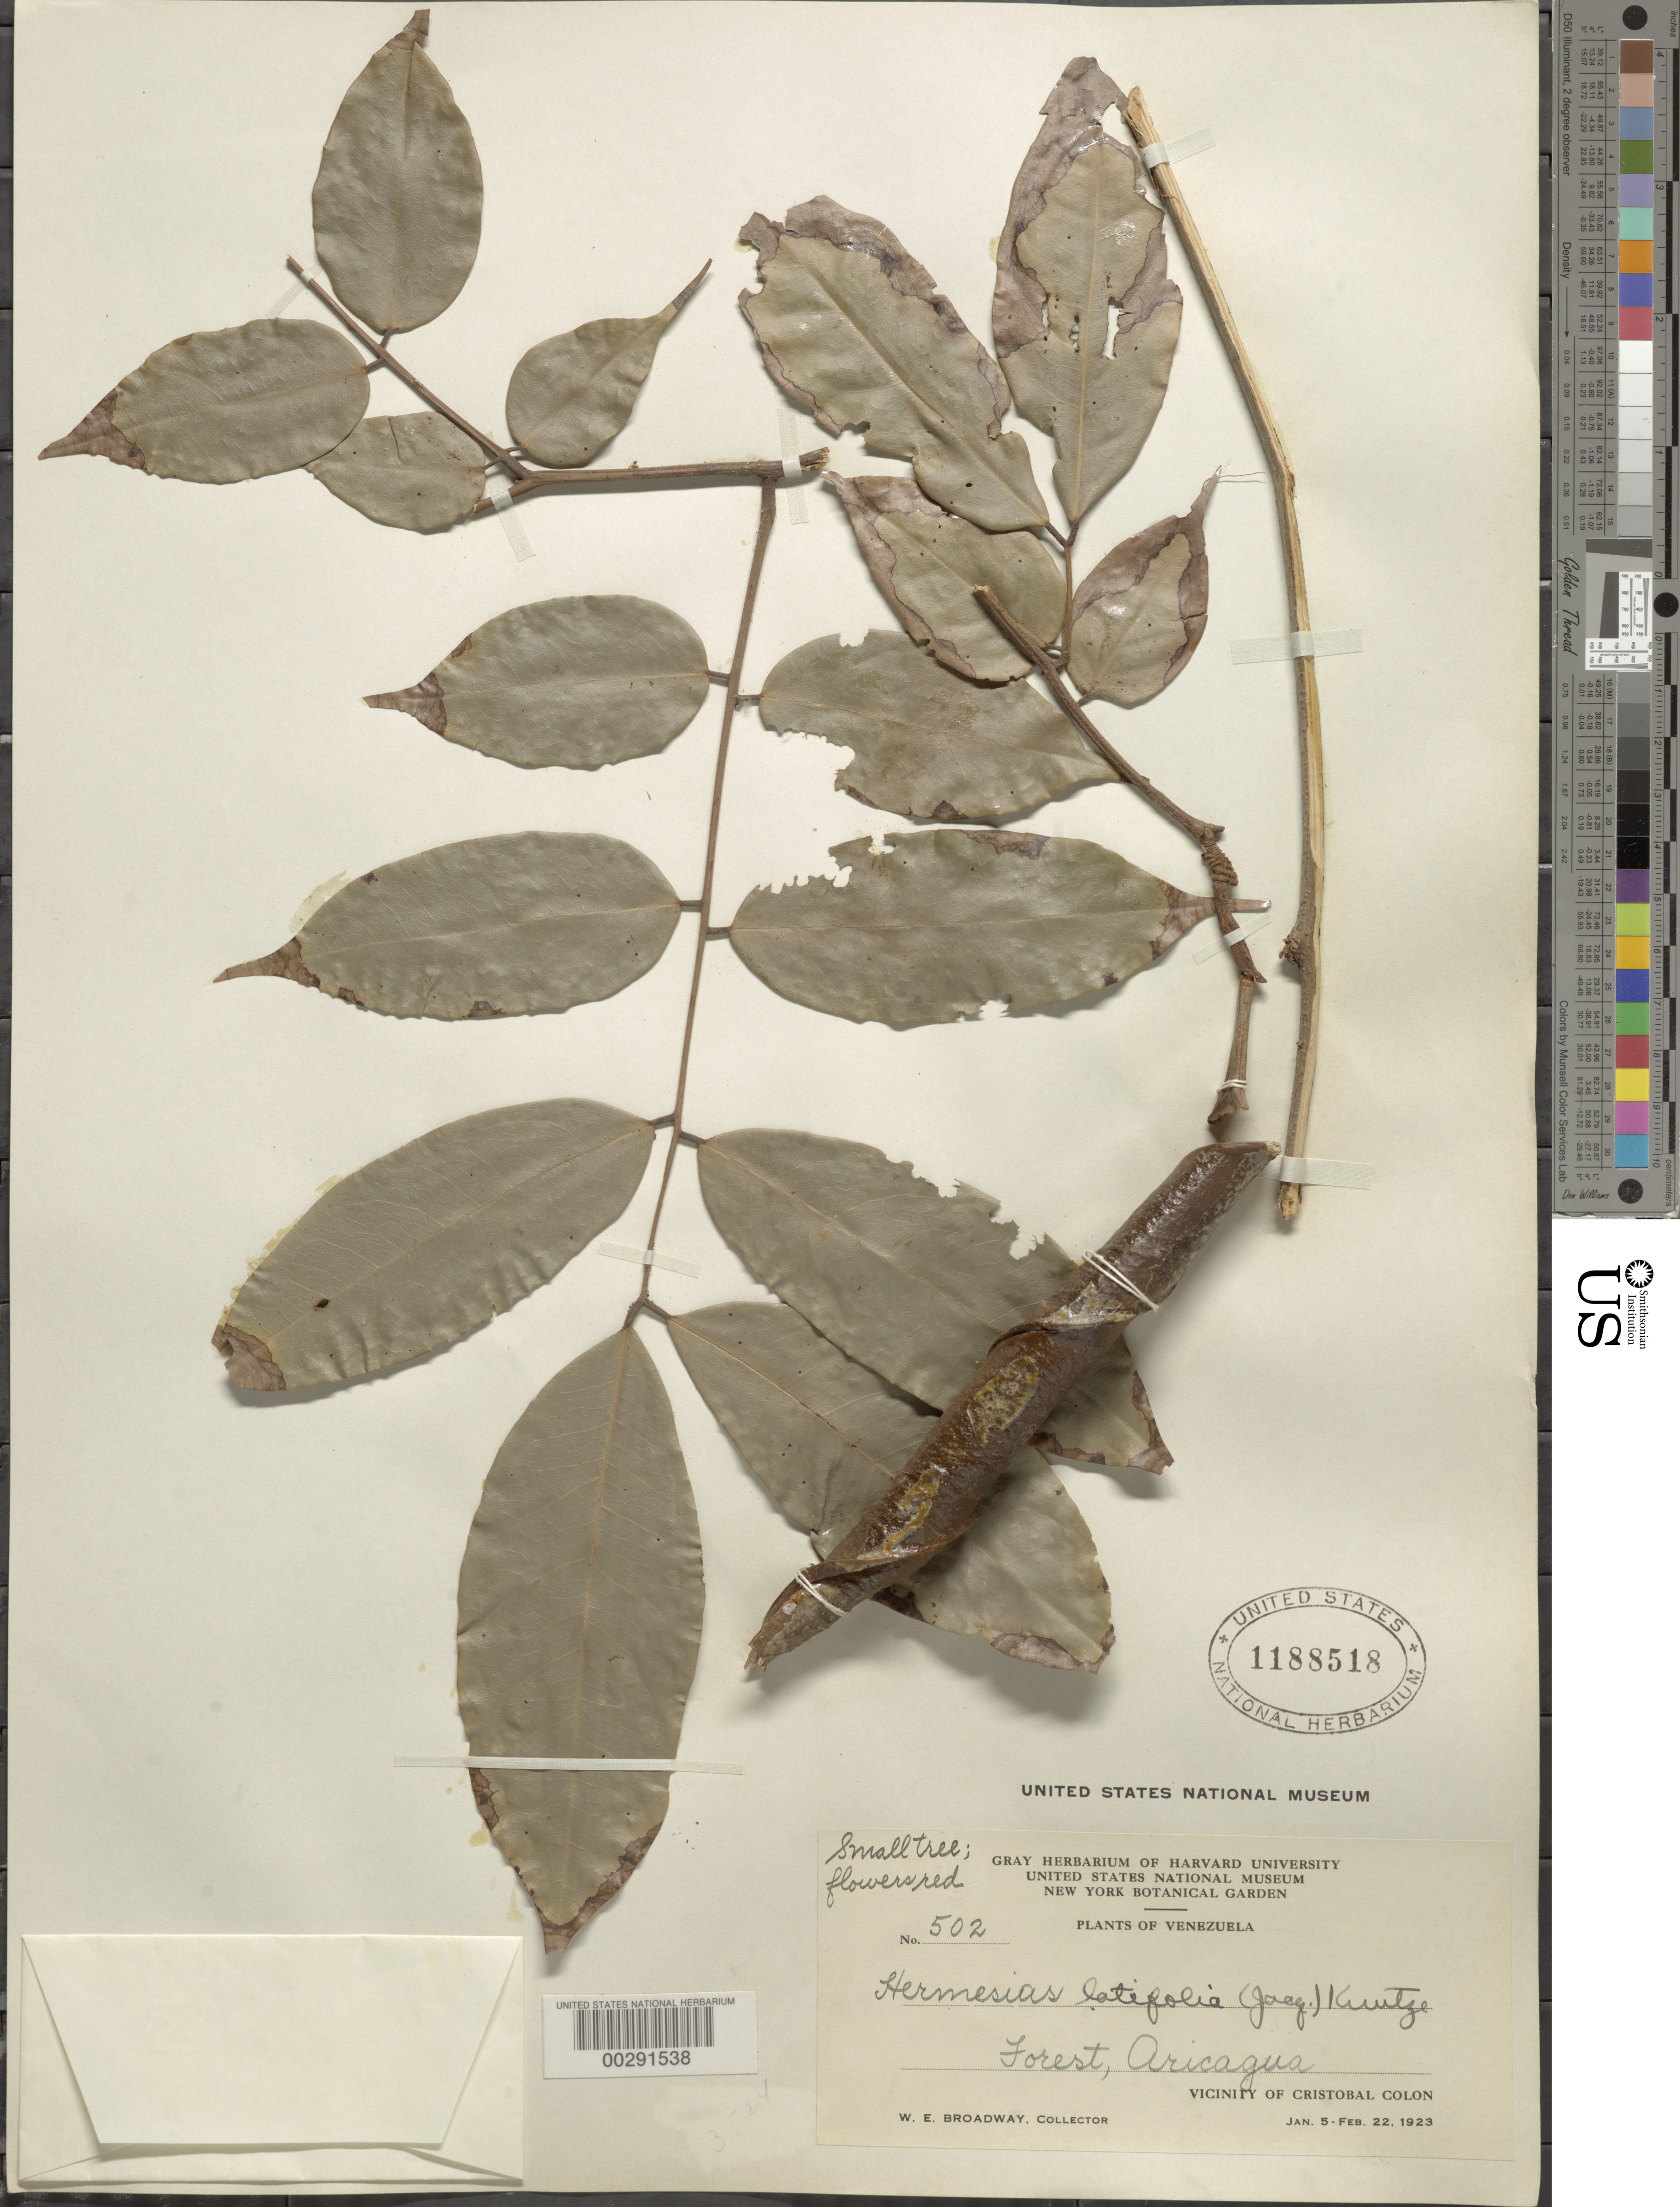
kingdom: Plantae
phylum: Tracheophyta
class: Magnoliopsida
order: Fabales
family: Fabaceae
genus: Brownea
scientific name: Brownea latifolia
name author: Jacq.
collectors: W. E. Broadway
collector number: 502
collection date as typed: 05 Jan 1923 to 22 Feb 1923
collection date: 1923-01-05/1923-02-22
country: Venezuela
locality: Vicinity of Cristobal Colon.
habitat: Forest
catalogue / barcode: US 1188518